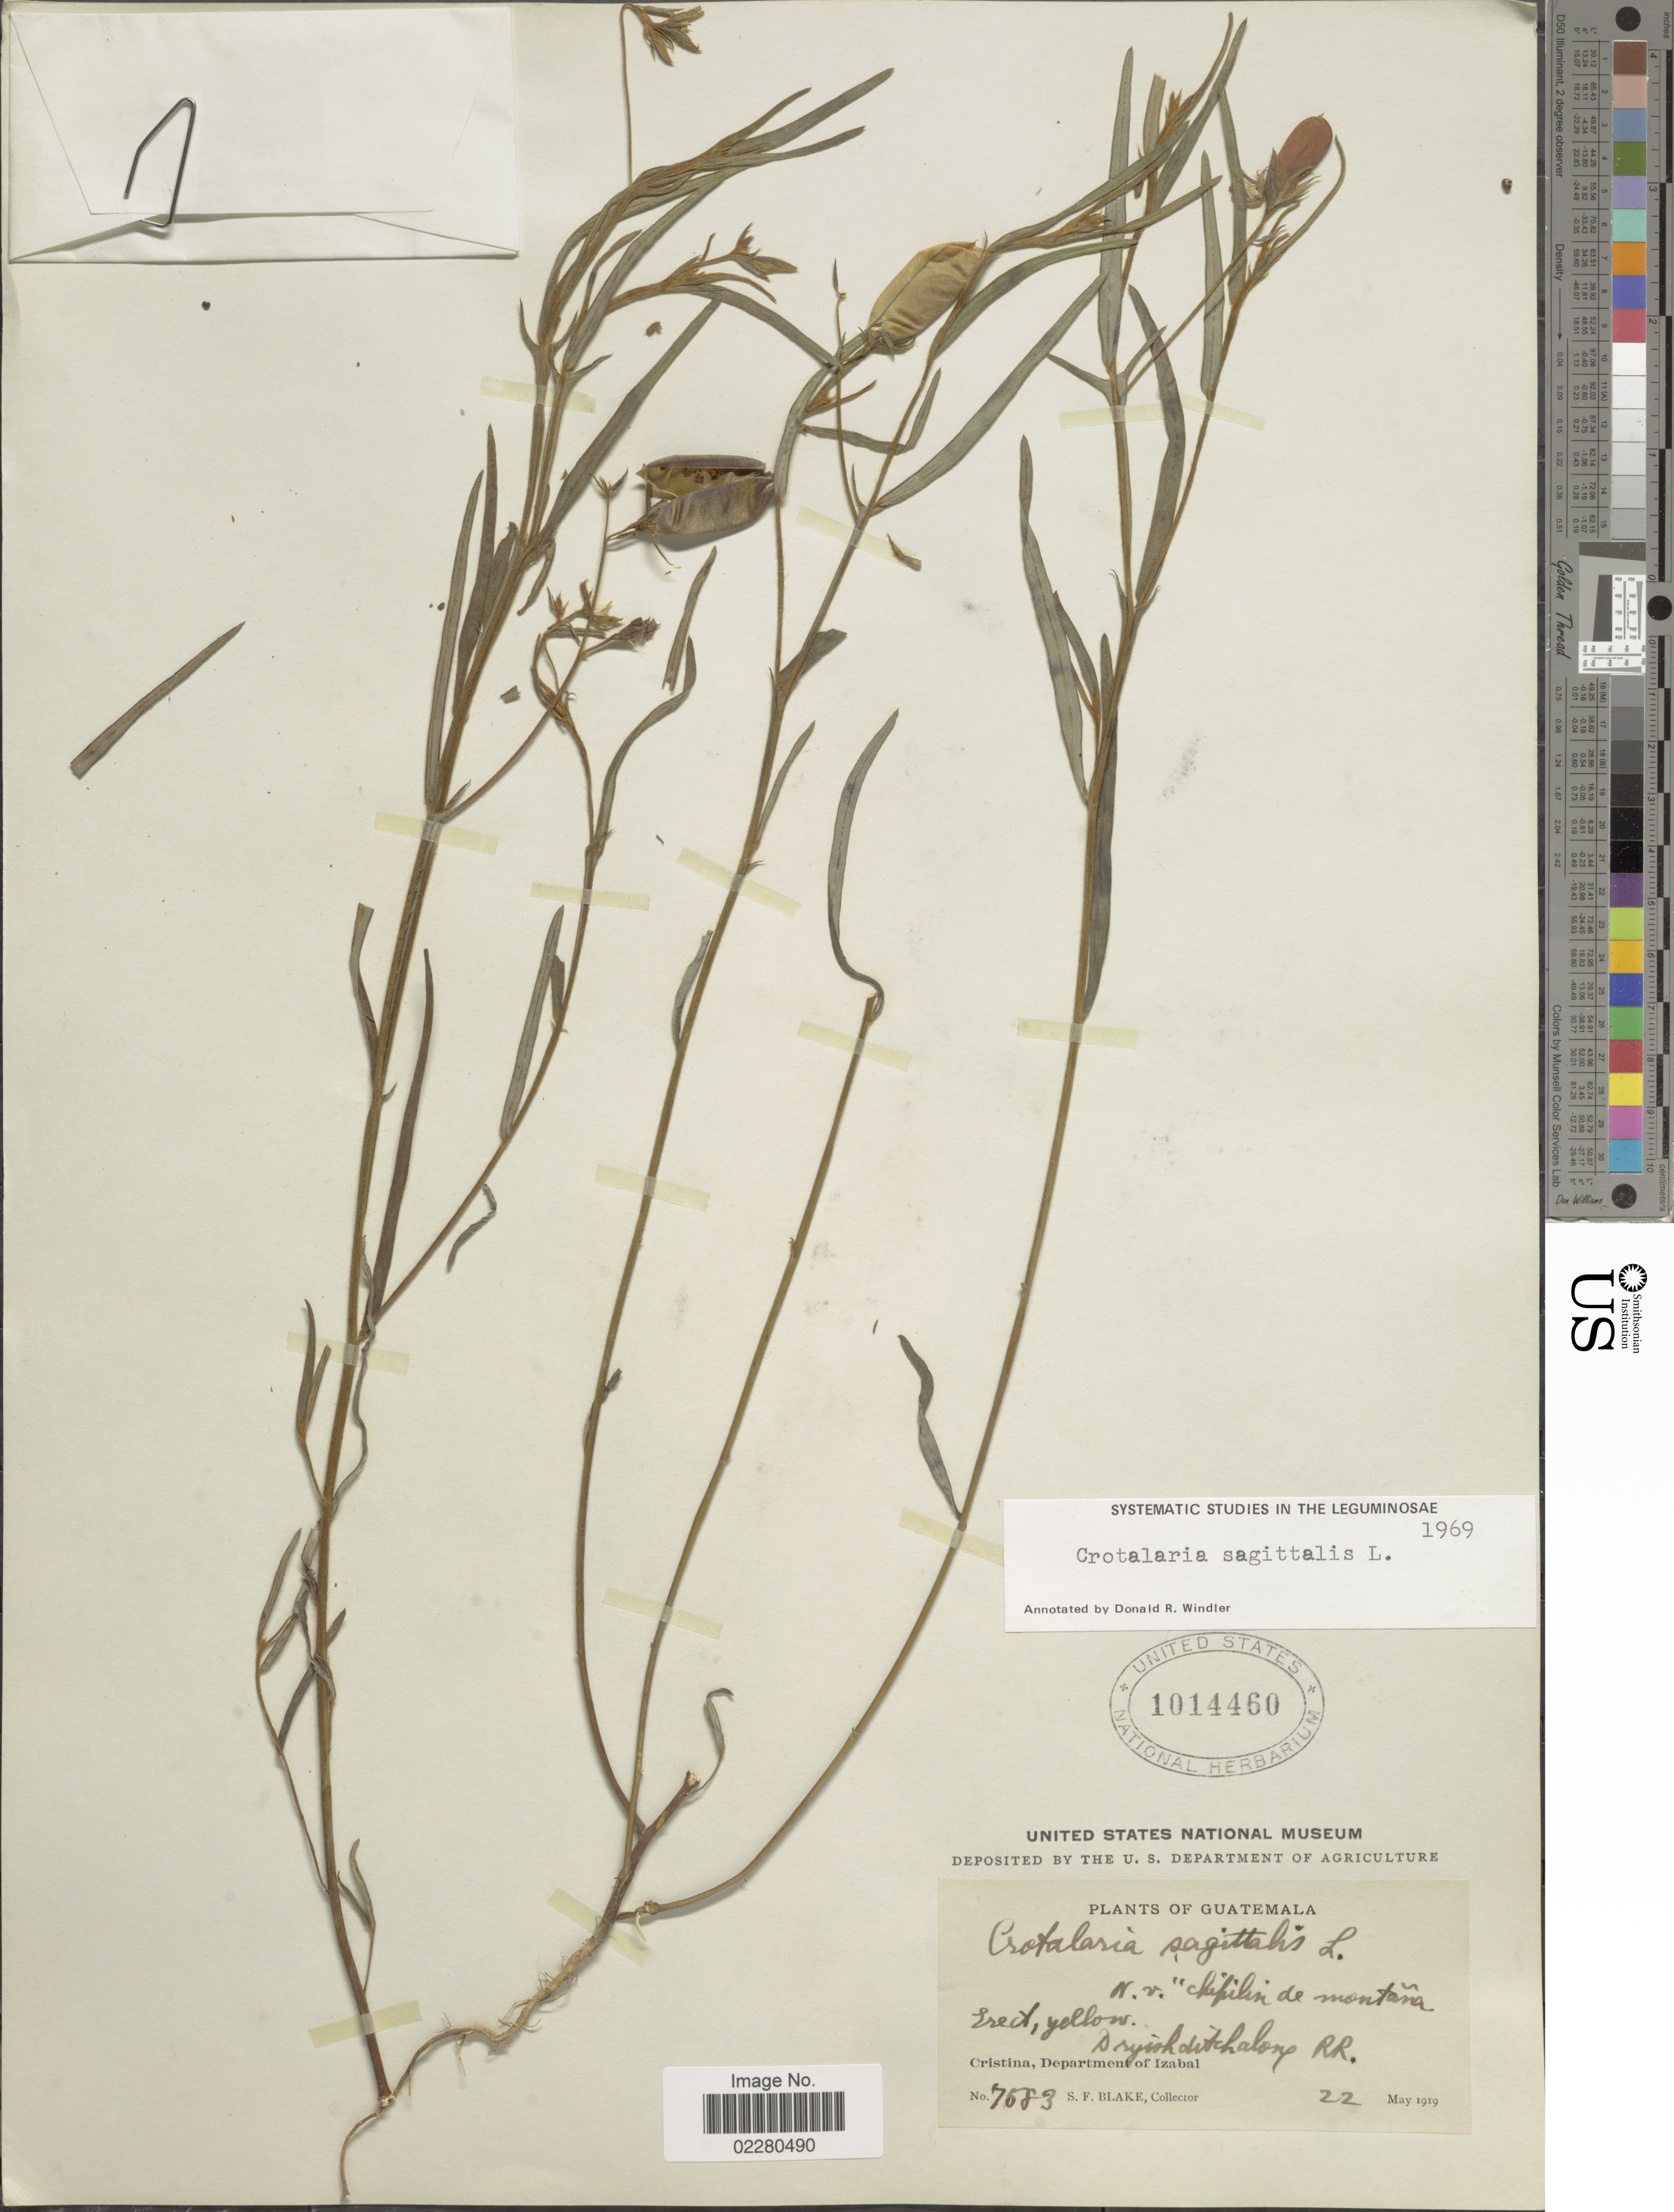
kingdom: Plantae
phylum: Tracheophyta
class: Magnoliopsida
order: Fabales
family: Fabaceae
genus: Crotalaria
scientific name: Crotalaria sagittalis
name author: L.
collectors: S. Blake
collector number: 7583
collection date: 1919-05-22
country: Guatemala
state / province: Izabal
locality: Cristina, Department of Izabal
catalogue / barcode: US 1014460